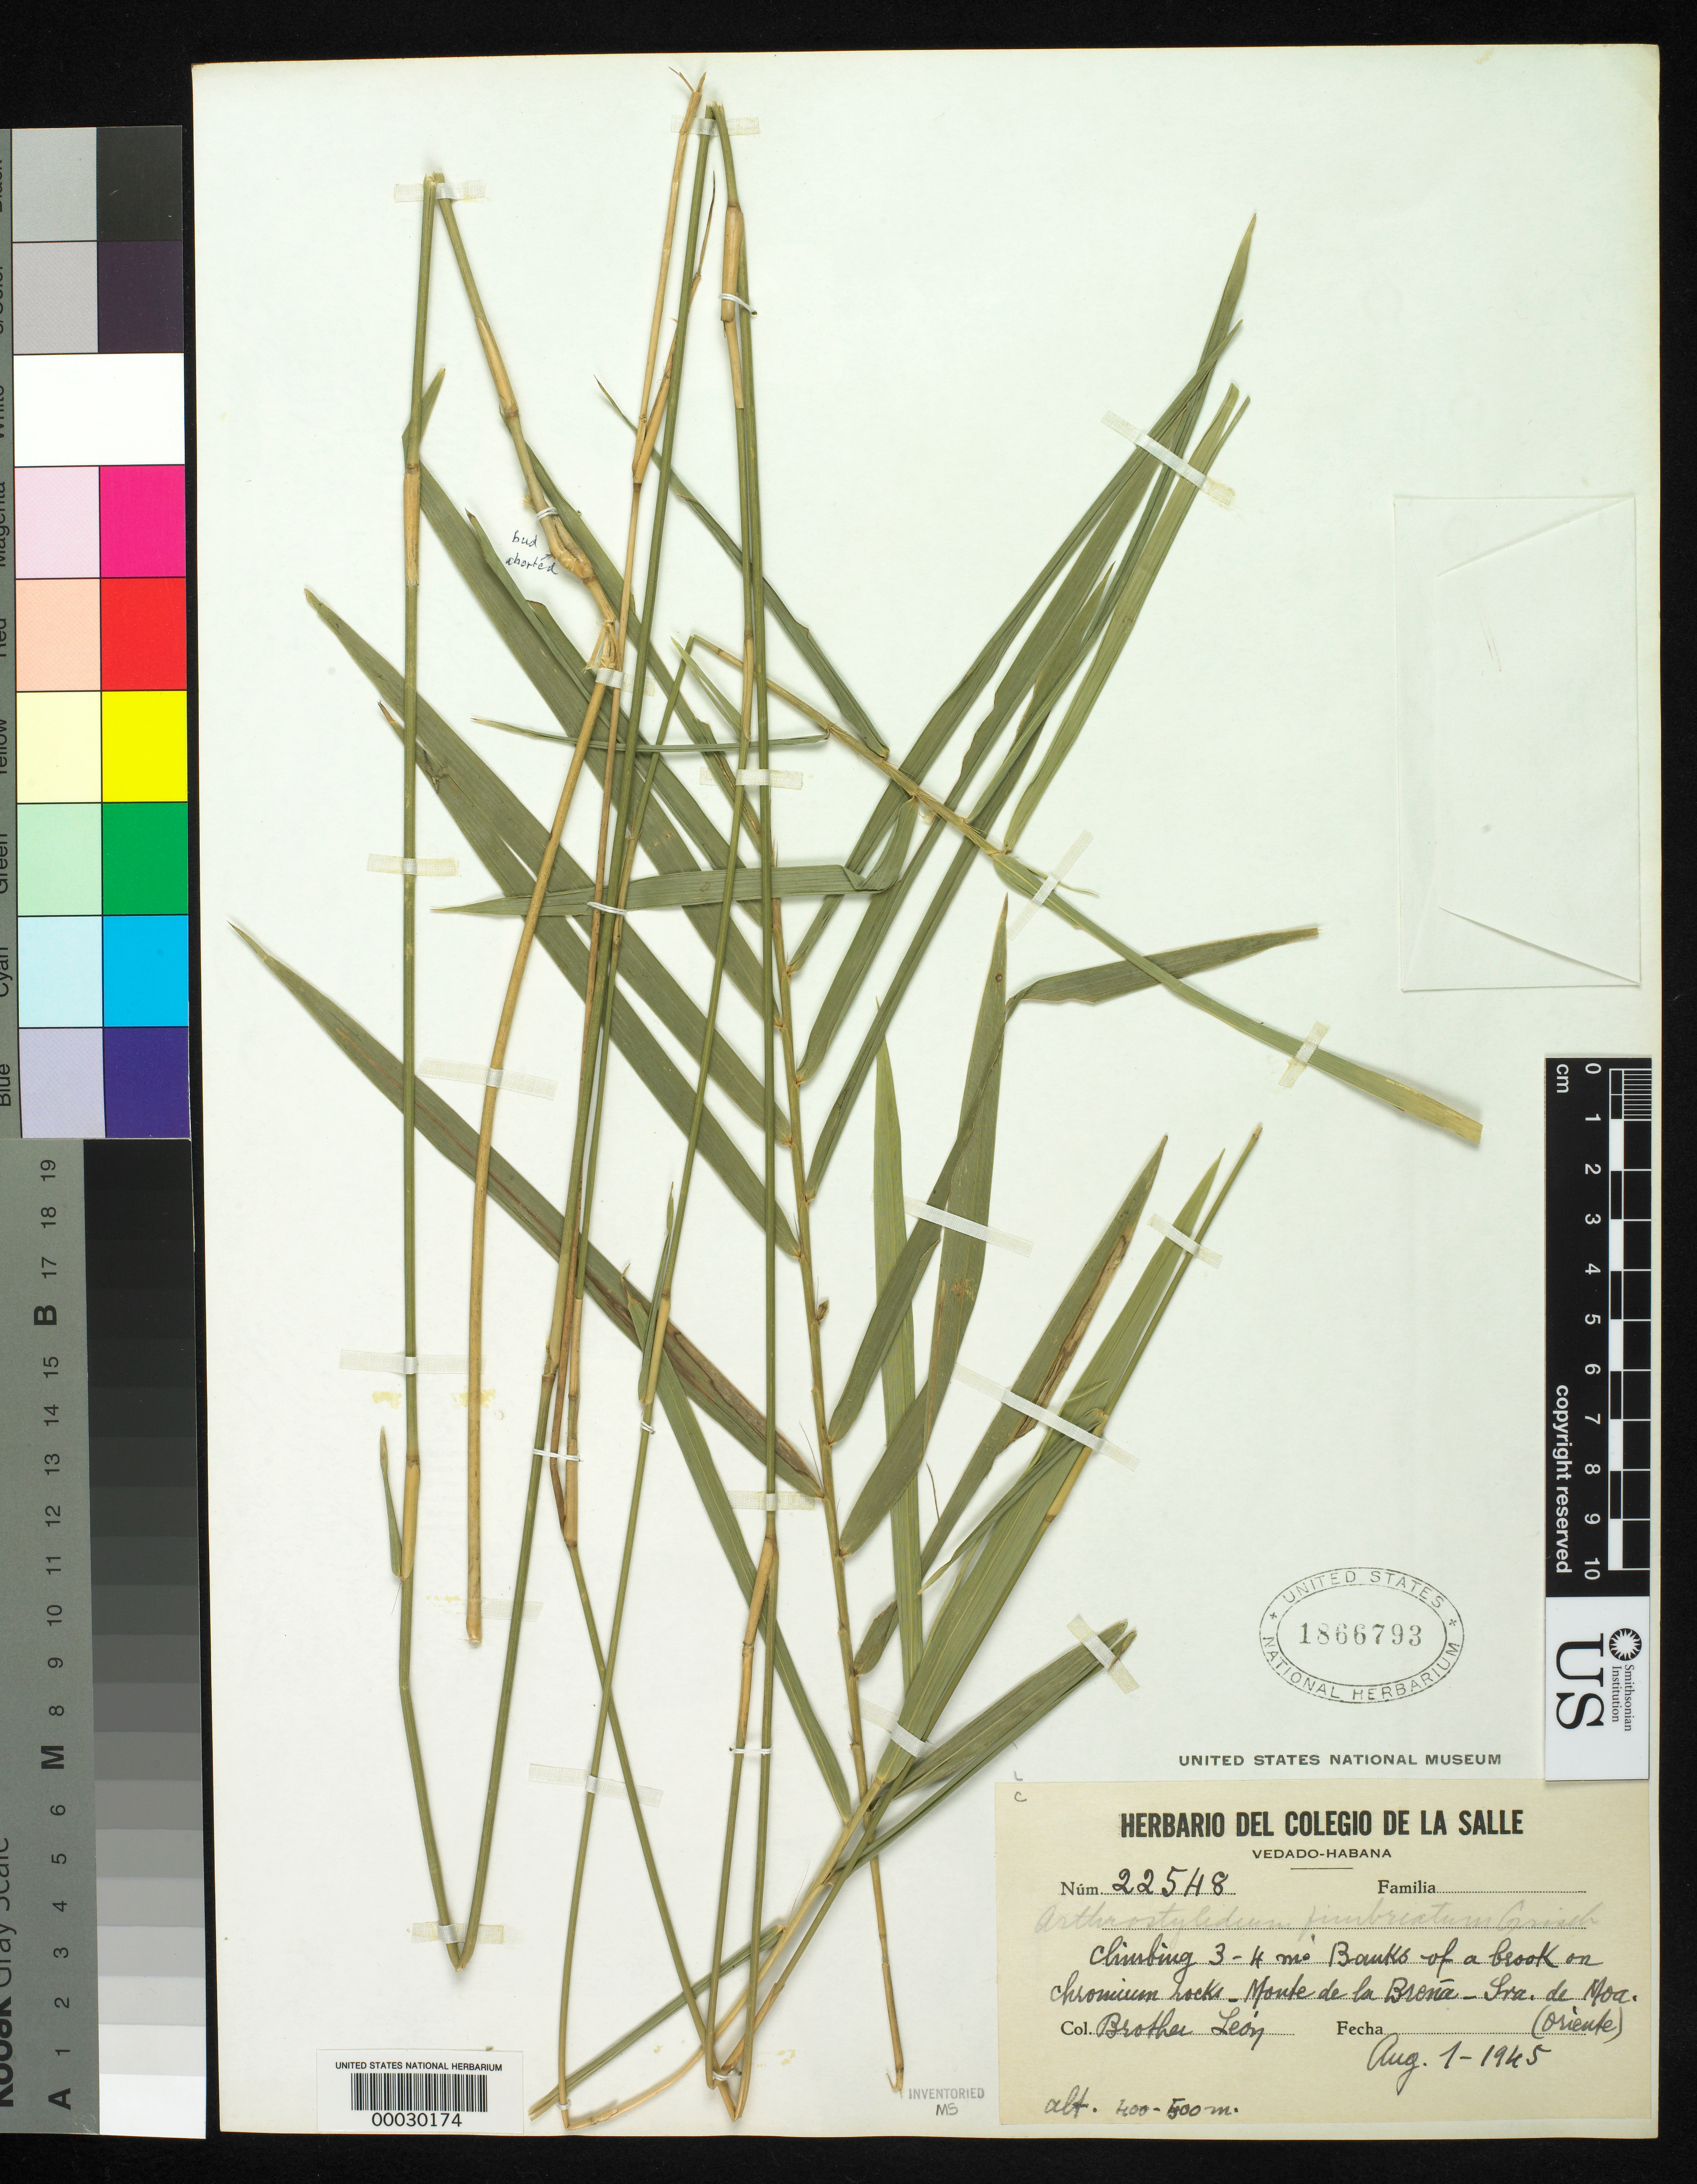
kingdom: Plantae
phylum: Tracheophyta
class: Liliopsida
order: Poales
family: Poaceae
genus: Arthrostylidium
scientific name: Arthrostylidium fimbriatum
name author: Griseb.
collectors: Bro. León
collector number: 22548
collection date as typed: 01 Aug 1965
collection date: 1965-08-01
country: Cuba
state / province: Oriente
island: Greater Antilles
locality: Vedado, habana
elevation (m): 400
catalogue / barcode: US 1866793